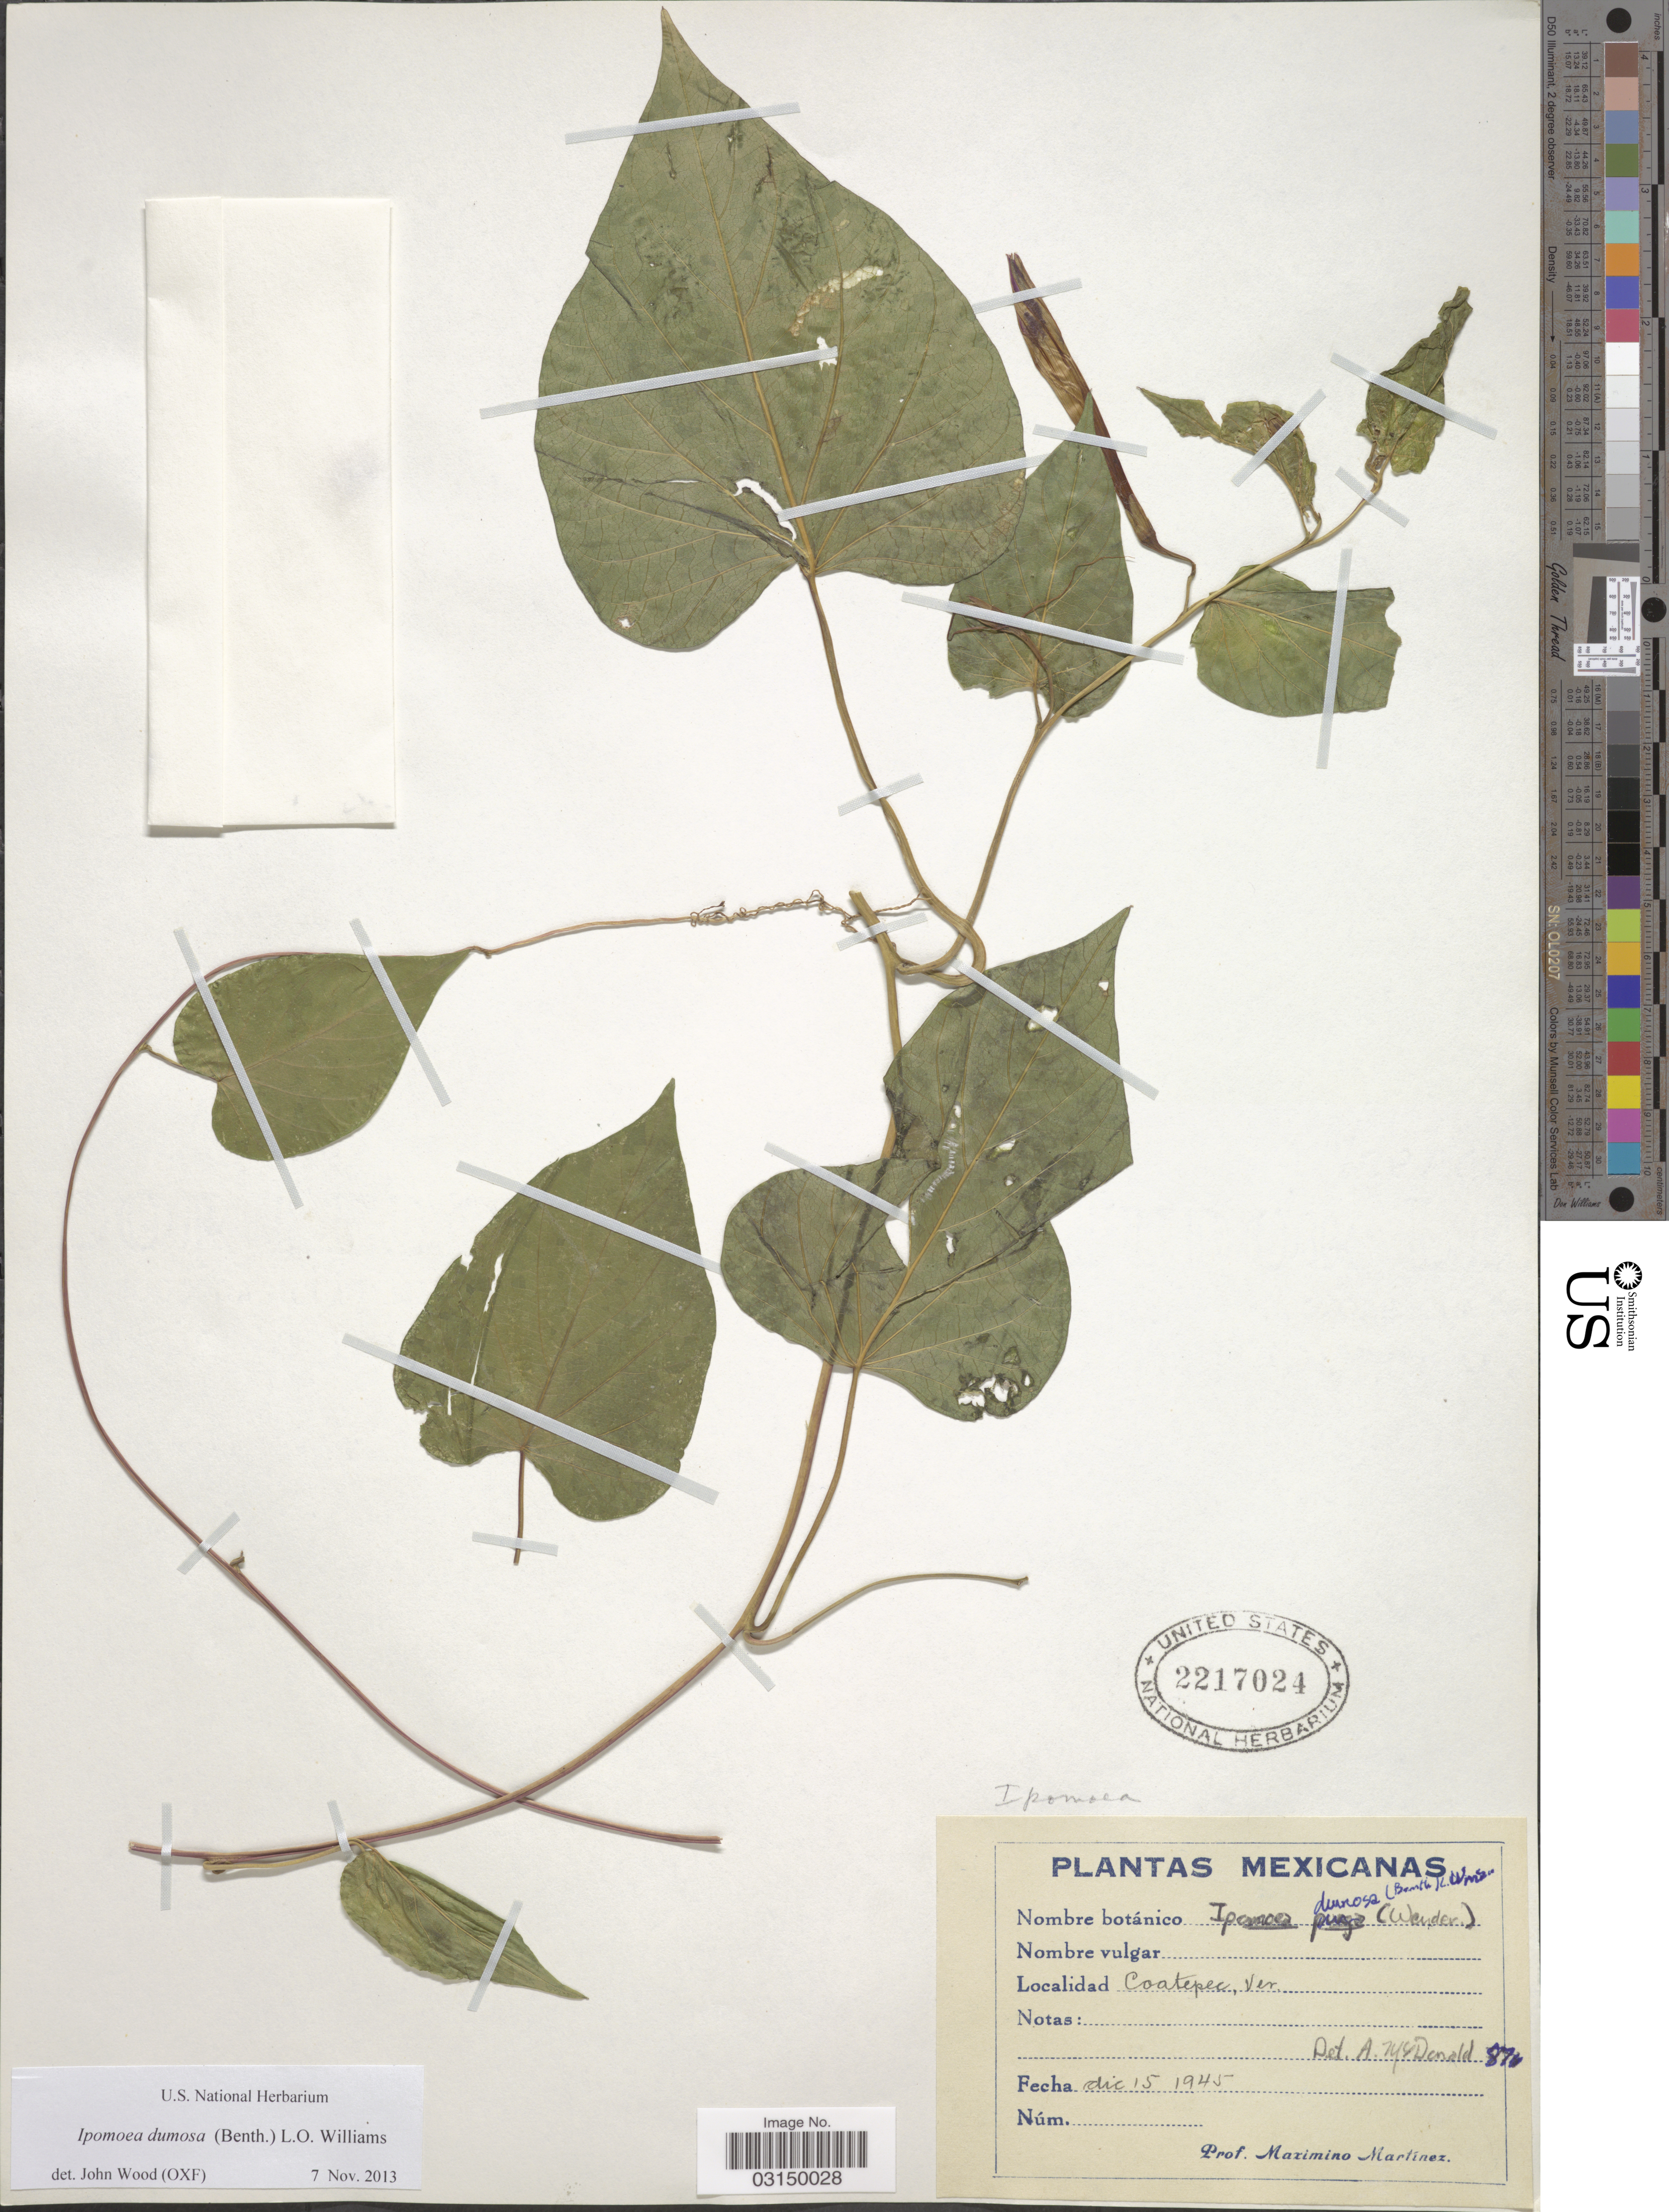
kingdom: Plantae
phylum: Tracheophyta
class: Magnoliopsida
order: Solanales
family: Convolvulaceae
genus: Ipomoea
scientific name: Ipomoea dumosa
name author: (Benth.) L.O. Williams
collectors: M. Martínez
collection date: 1945-12-15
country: Mexico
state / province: Veracruz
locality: Coatepec, Ver.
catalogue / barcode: US 2217024